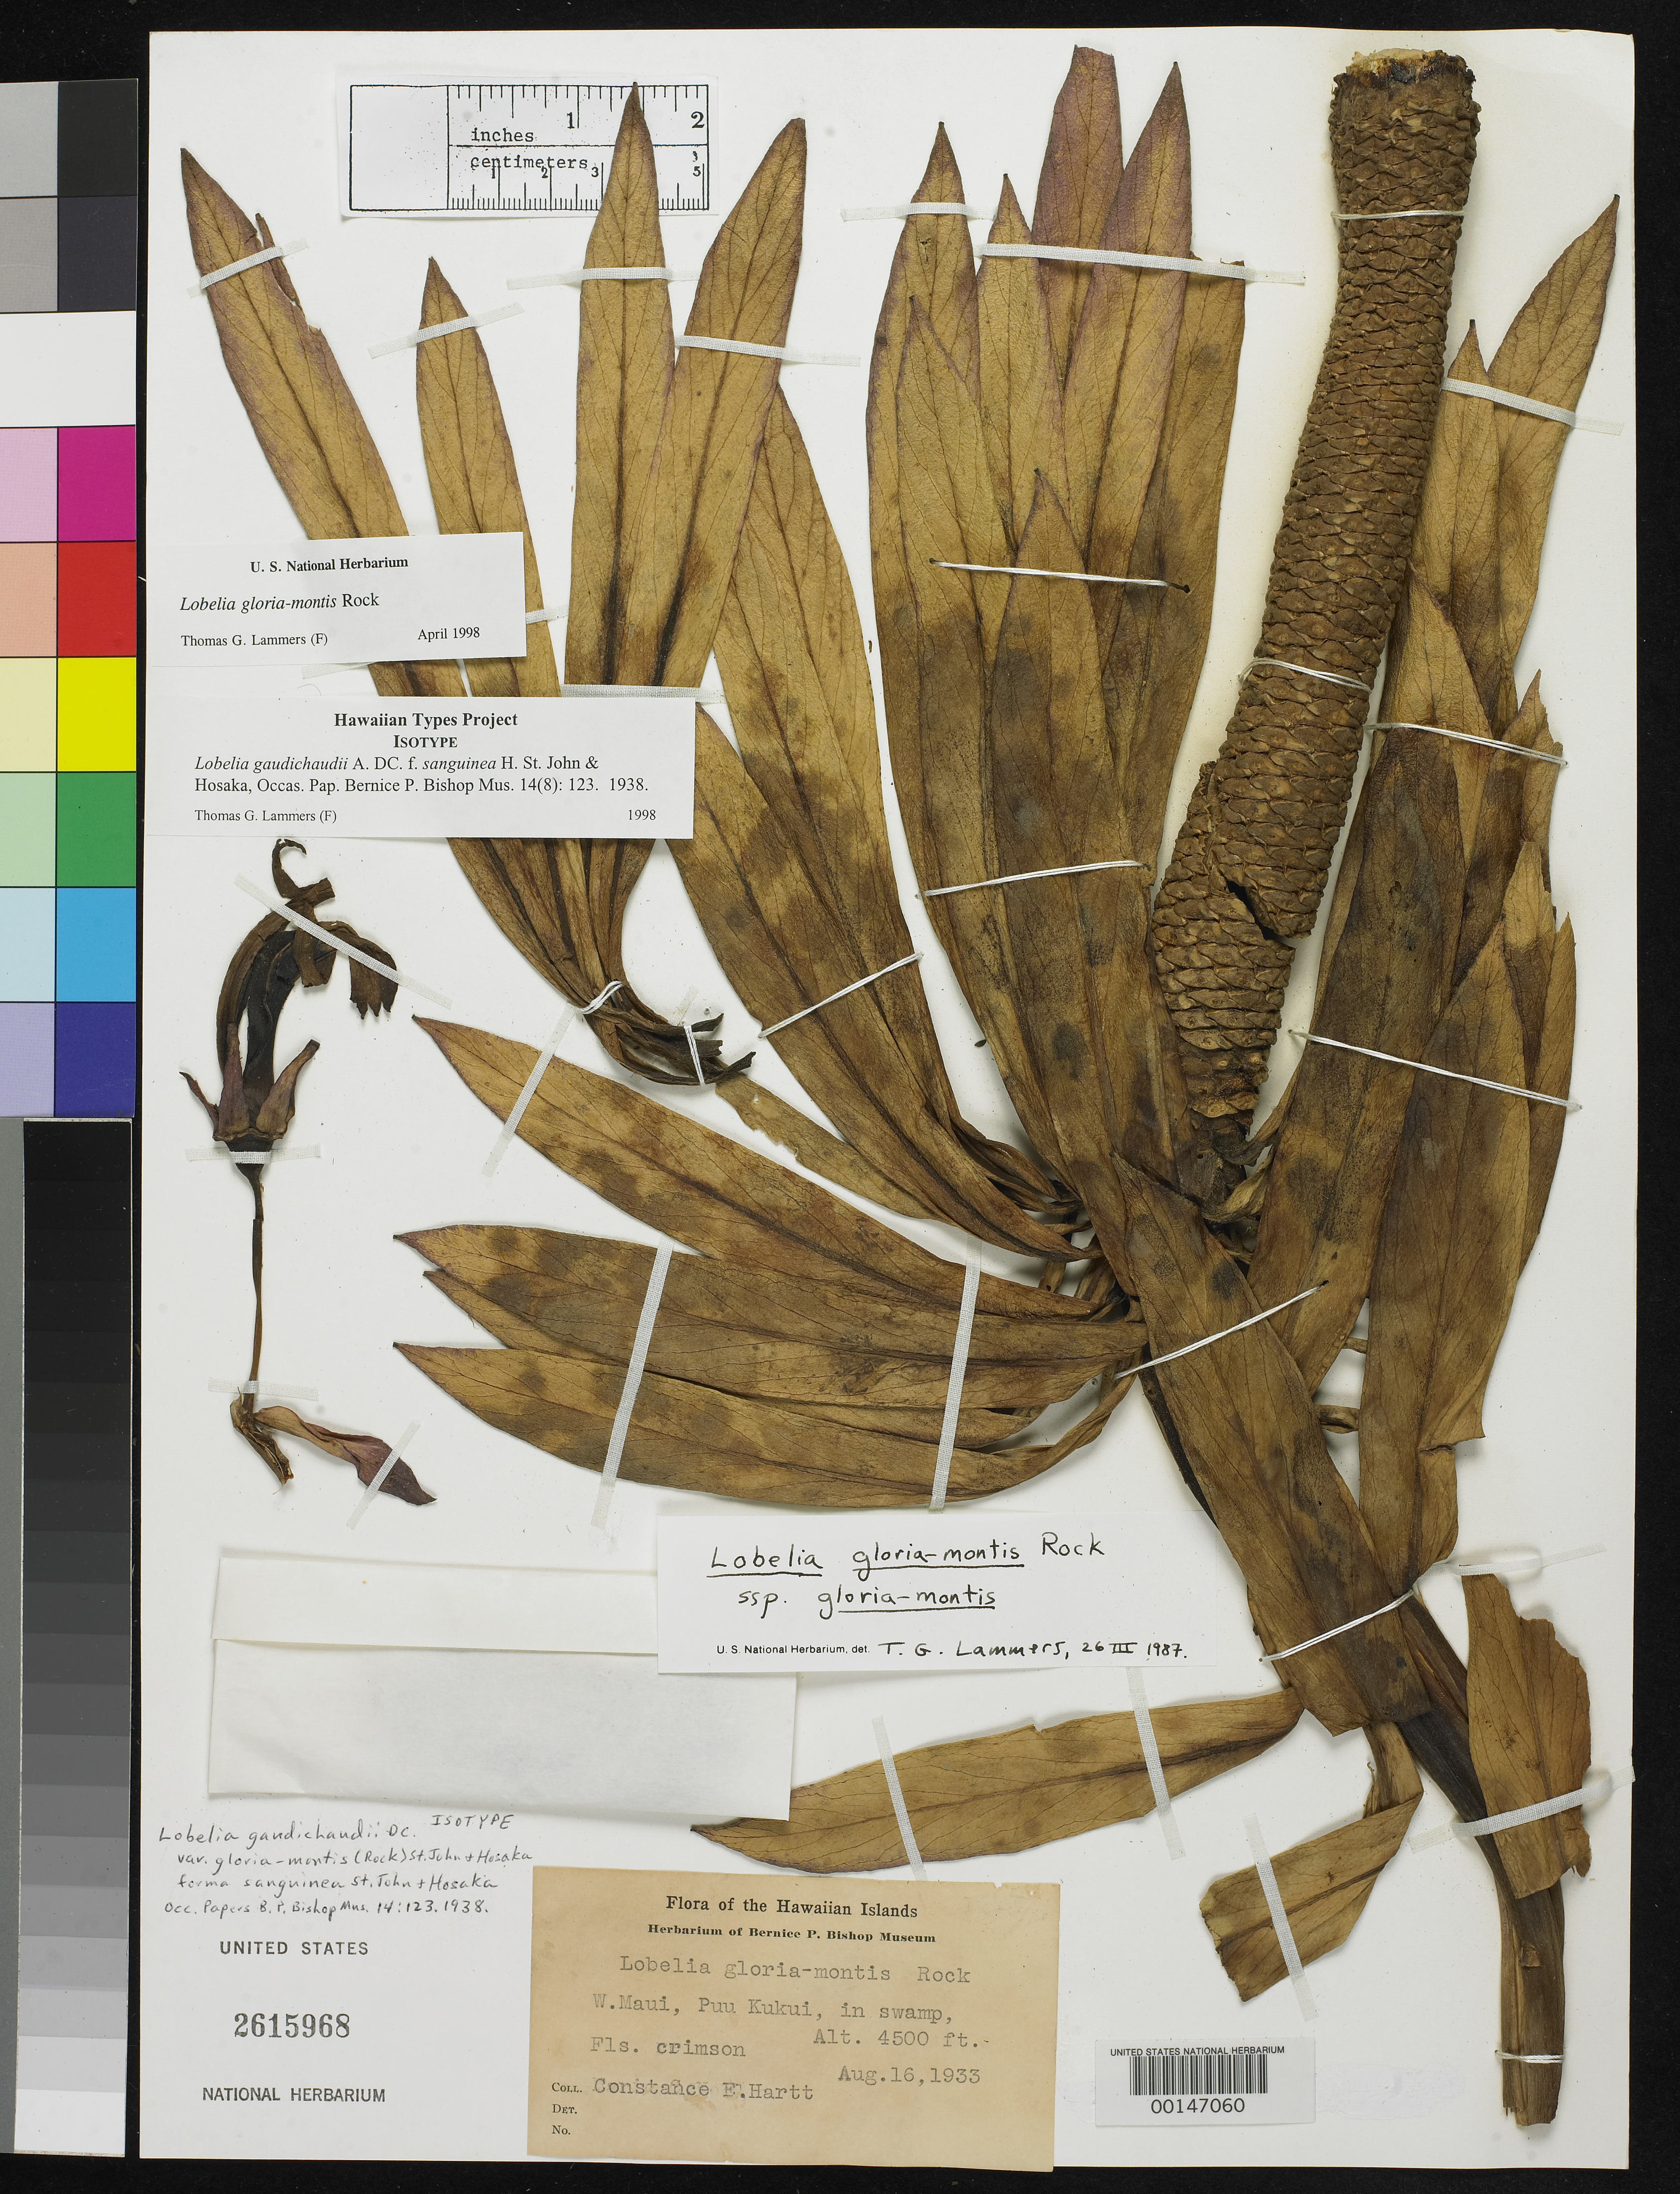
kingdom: Plantae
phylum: Tracheophyta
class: Magnoliopsida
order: Asterales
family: Campanulaceae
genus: Lobelia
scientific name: Lobelia gaudichaudii f. sanguinea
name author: H. St. John & Hosaka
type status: Isotype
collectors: C. Hartt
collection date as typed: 16 Aug 1933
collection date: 1933-08-16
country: United States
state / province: Hawaii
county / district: Maui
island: Maui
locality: Puu Kukui.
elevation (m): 1372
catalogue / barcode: US 2615968